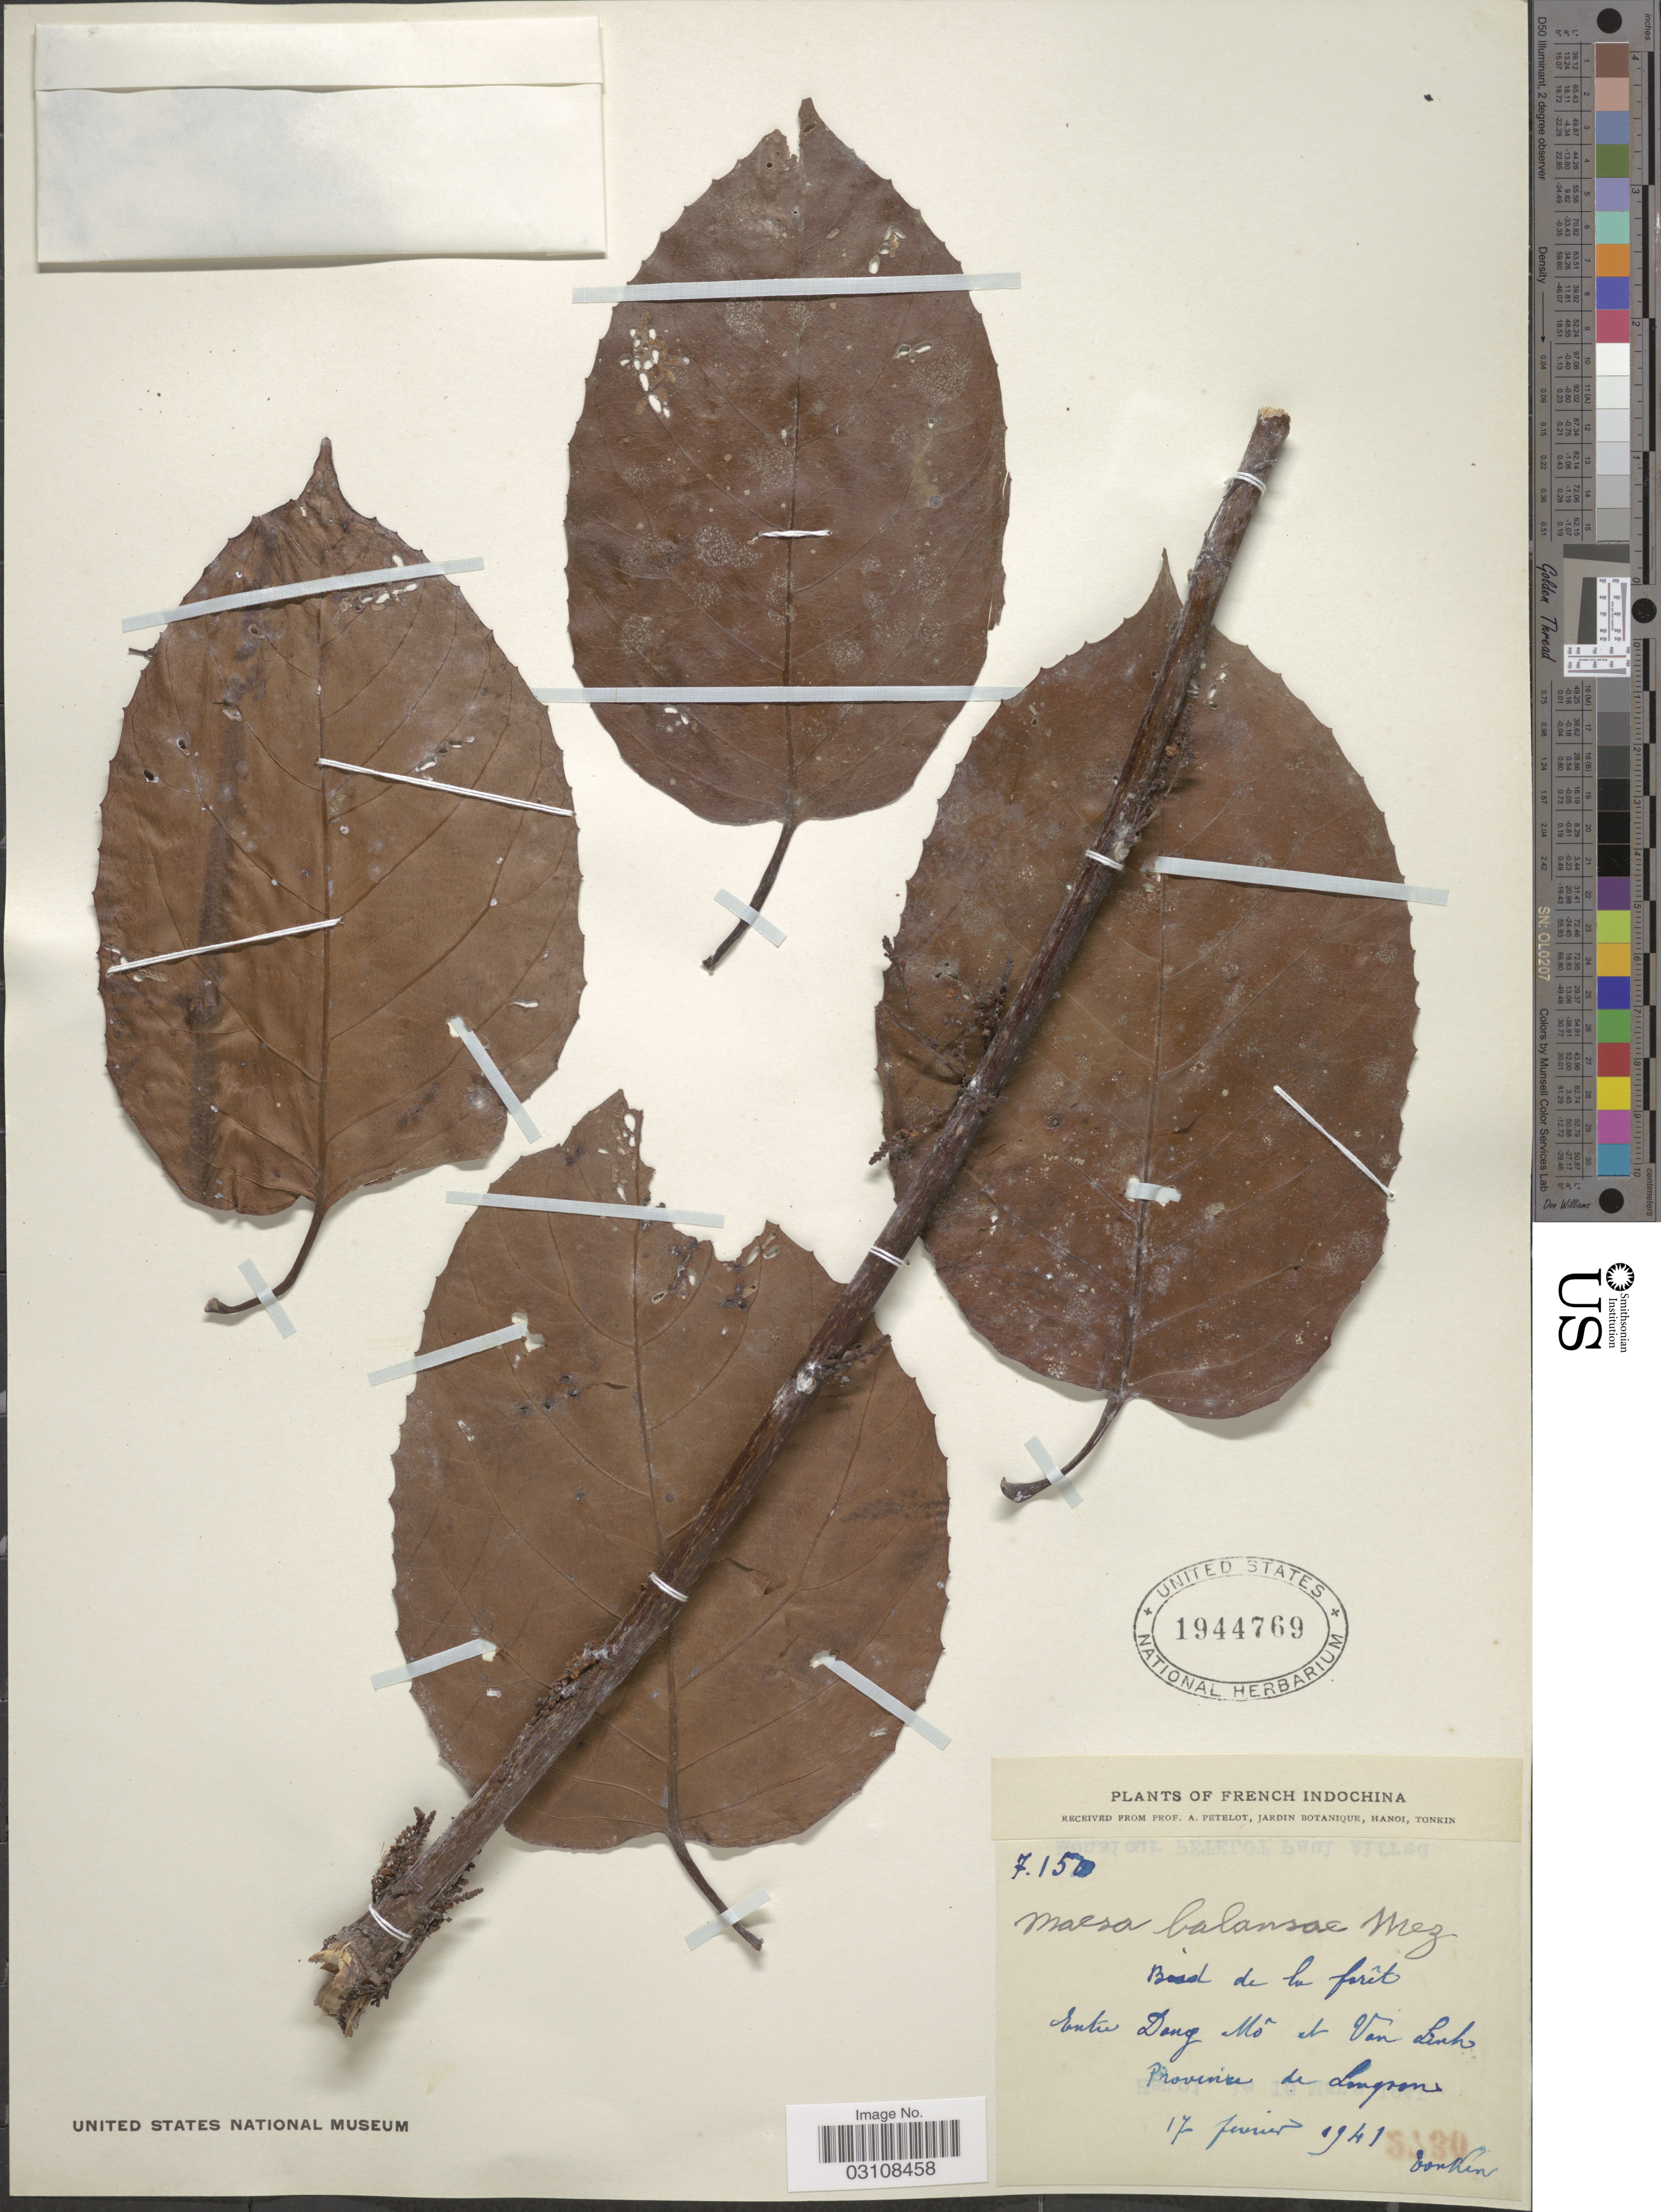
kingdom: Plantae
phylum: Tracheophyta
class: Magnoliopsida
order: Ericales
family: Primulaceae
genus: Maesa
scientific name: Maesa balansae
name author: Mez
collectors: A. Petelot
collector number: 7150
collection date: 1941-06-17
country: Vietnam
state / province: Lang Son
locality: French Indochina. Entre Dong Mo et Van Linh. Province de Lang Son. Tonkin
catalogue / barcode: US 1944769